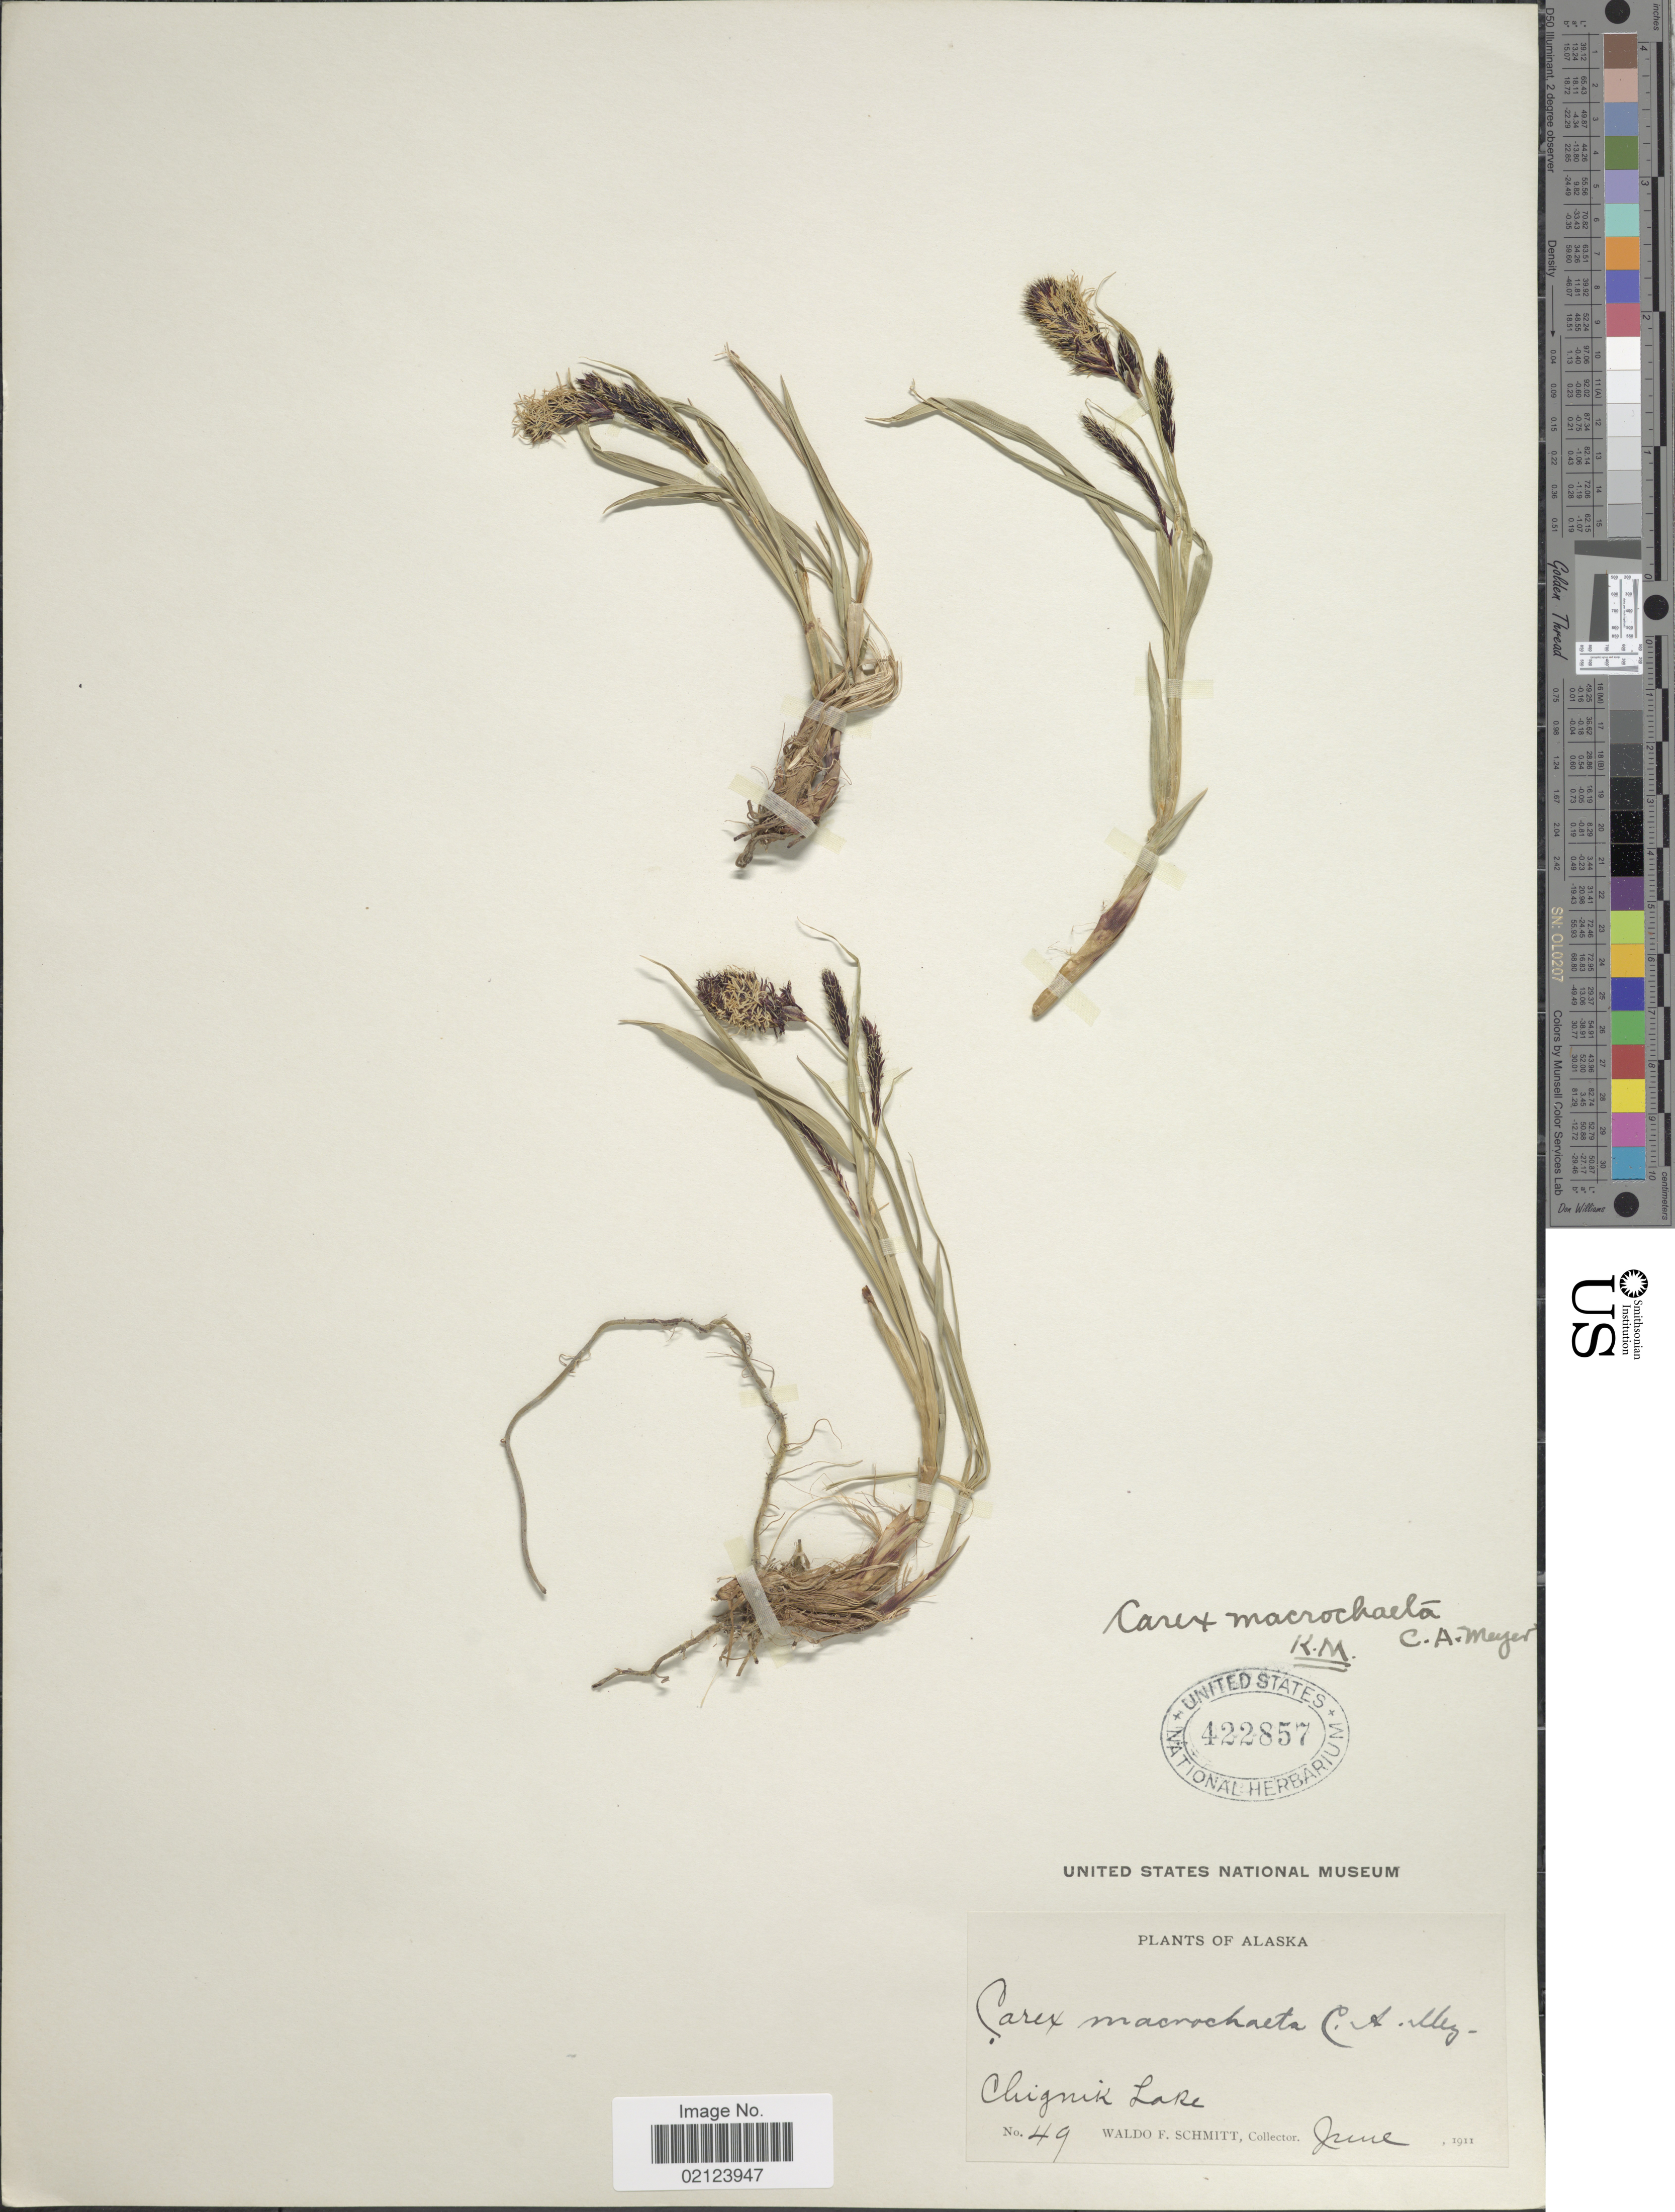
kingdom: Plantae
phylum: Tracheophyta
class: Liliopsida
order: Poales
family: Cyperaceae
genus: Carex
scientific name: Carex macrochaeta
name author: C.A. Mey.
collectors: W. F. Schmitt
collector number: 49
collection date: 1911-06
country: United States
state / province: Alaska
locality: Chignik Lake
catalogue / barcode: US 422857